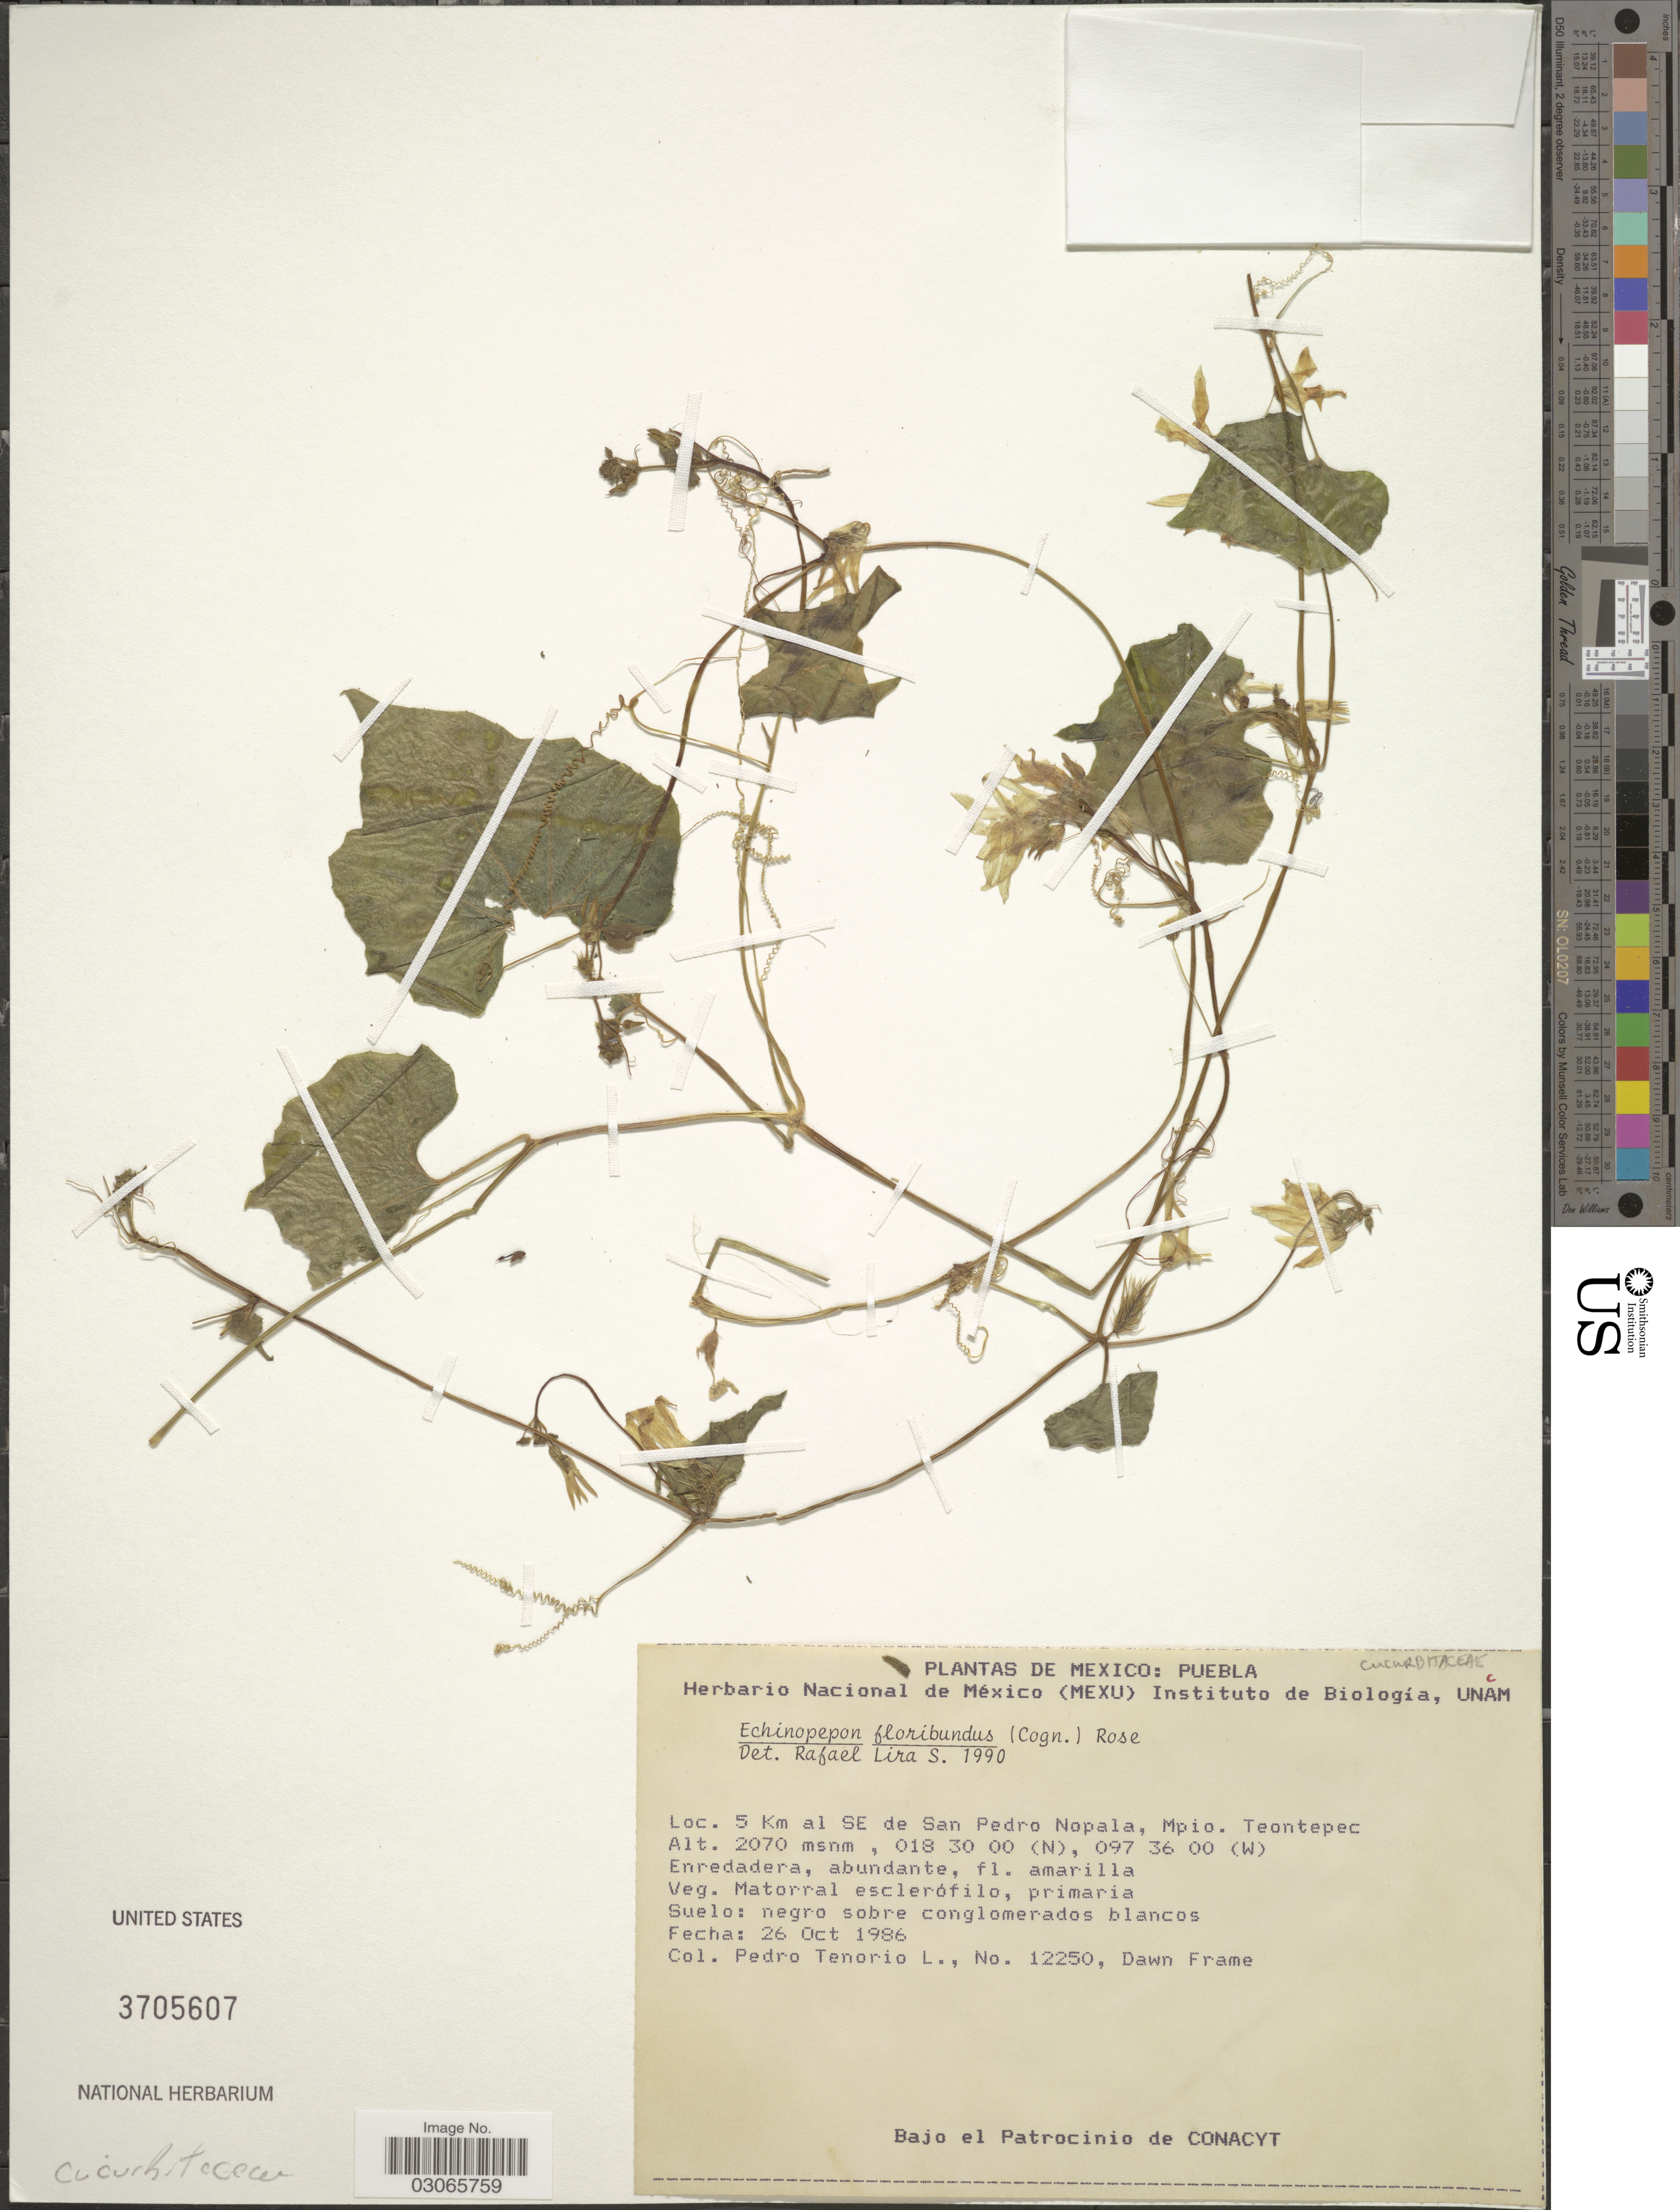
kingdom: Plantae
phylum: Tracheophyta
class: Magnoliopsida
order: Cucurbitales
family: Cucurbitaceae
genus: Echinopepon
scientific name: Echinopepon floribundus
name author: (Cogn.) Rose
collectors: P. Tenorio L. & D. Frame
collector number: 12250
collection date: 1986-10-26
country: Mexico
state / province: Puebla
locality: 5 Km al SE de San Pedro Nopala, Mpio. Teontepec.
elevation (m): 2070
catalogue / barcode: US 3705607